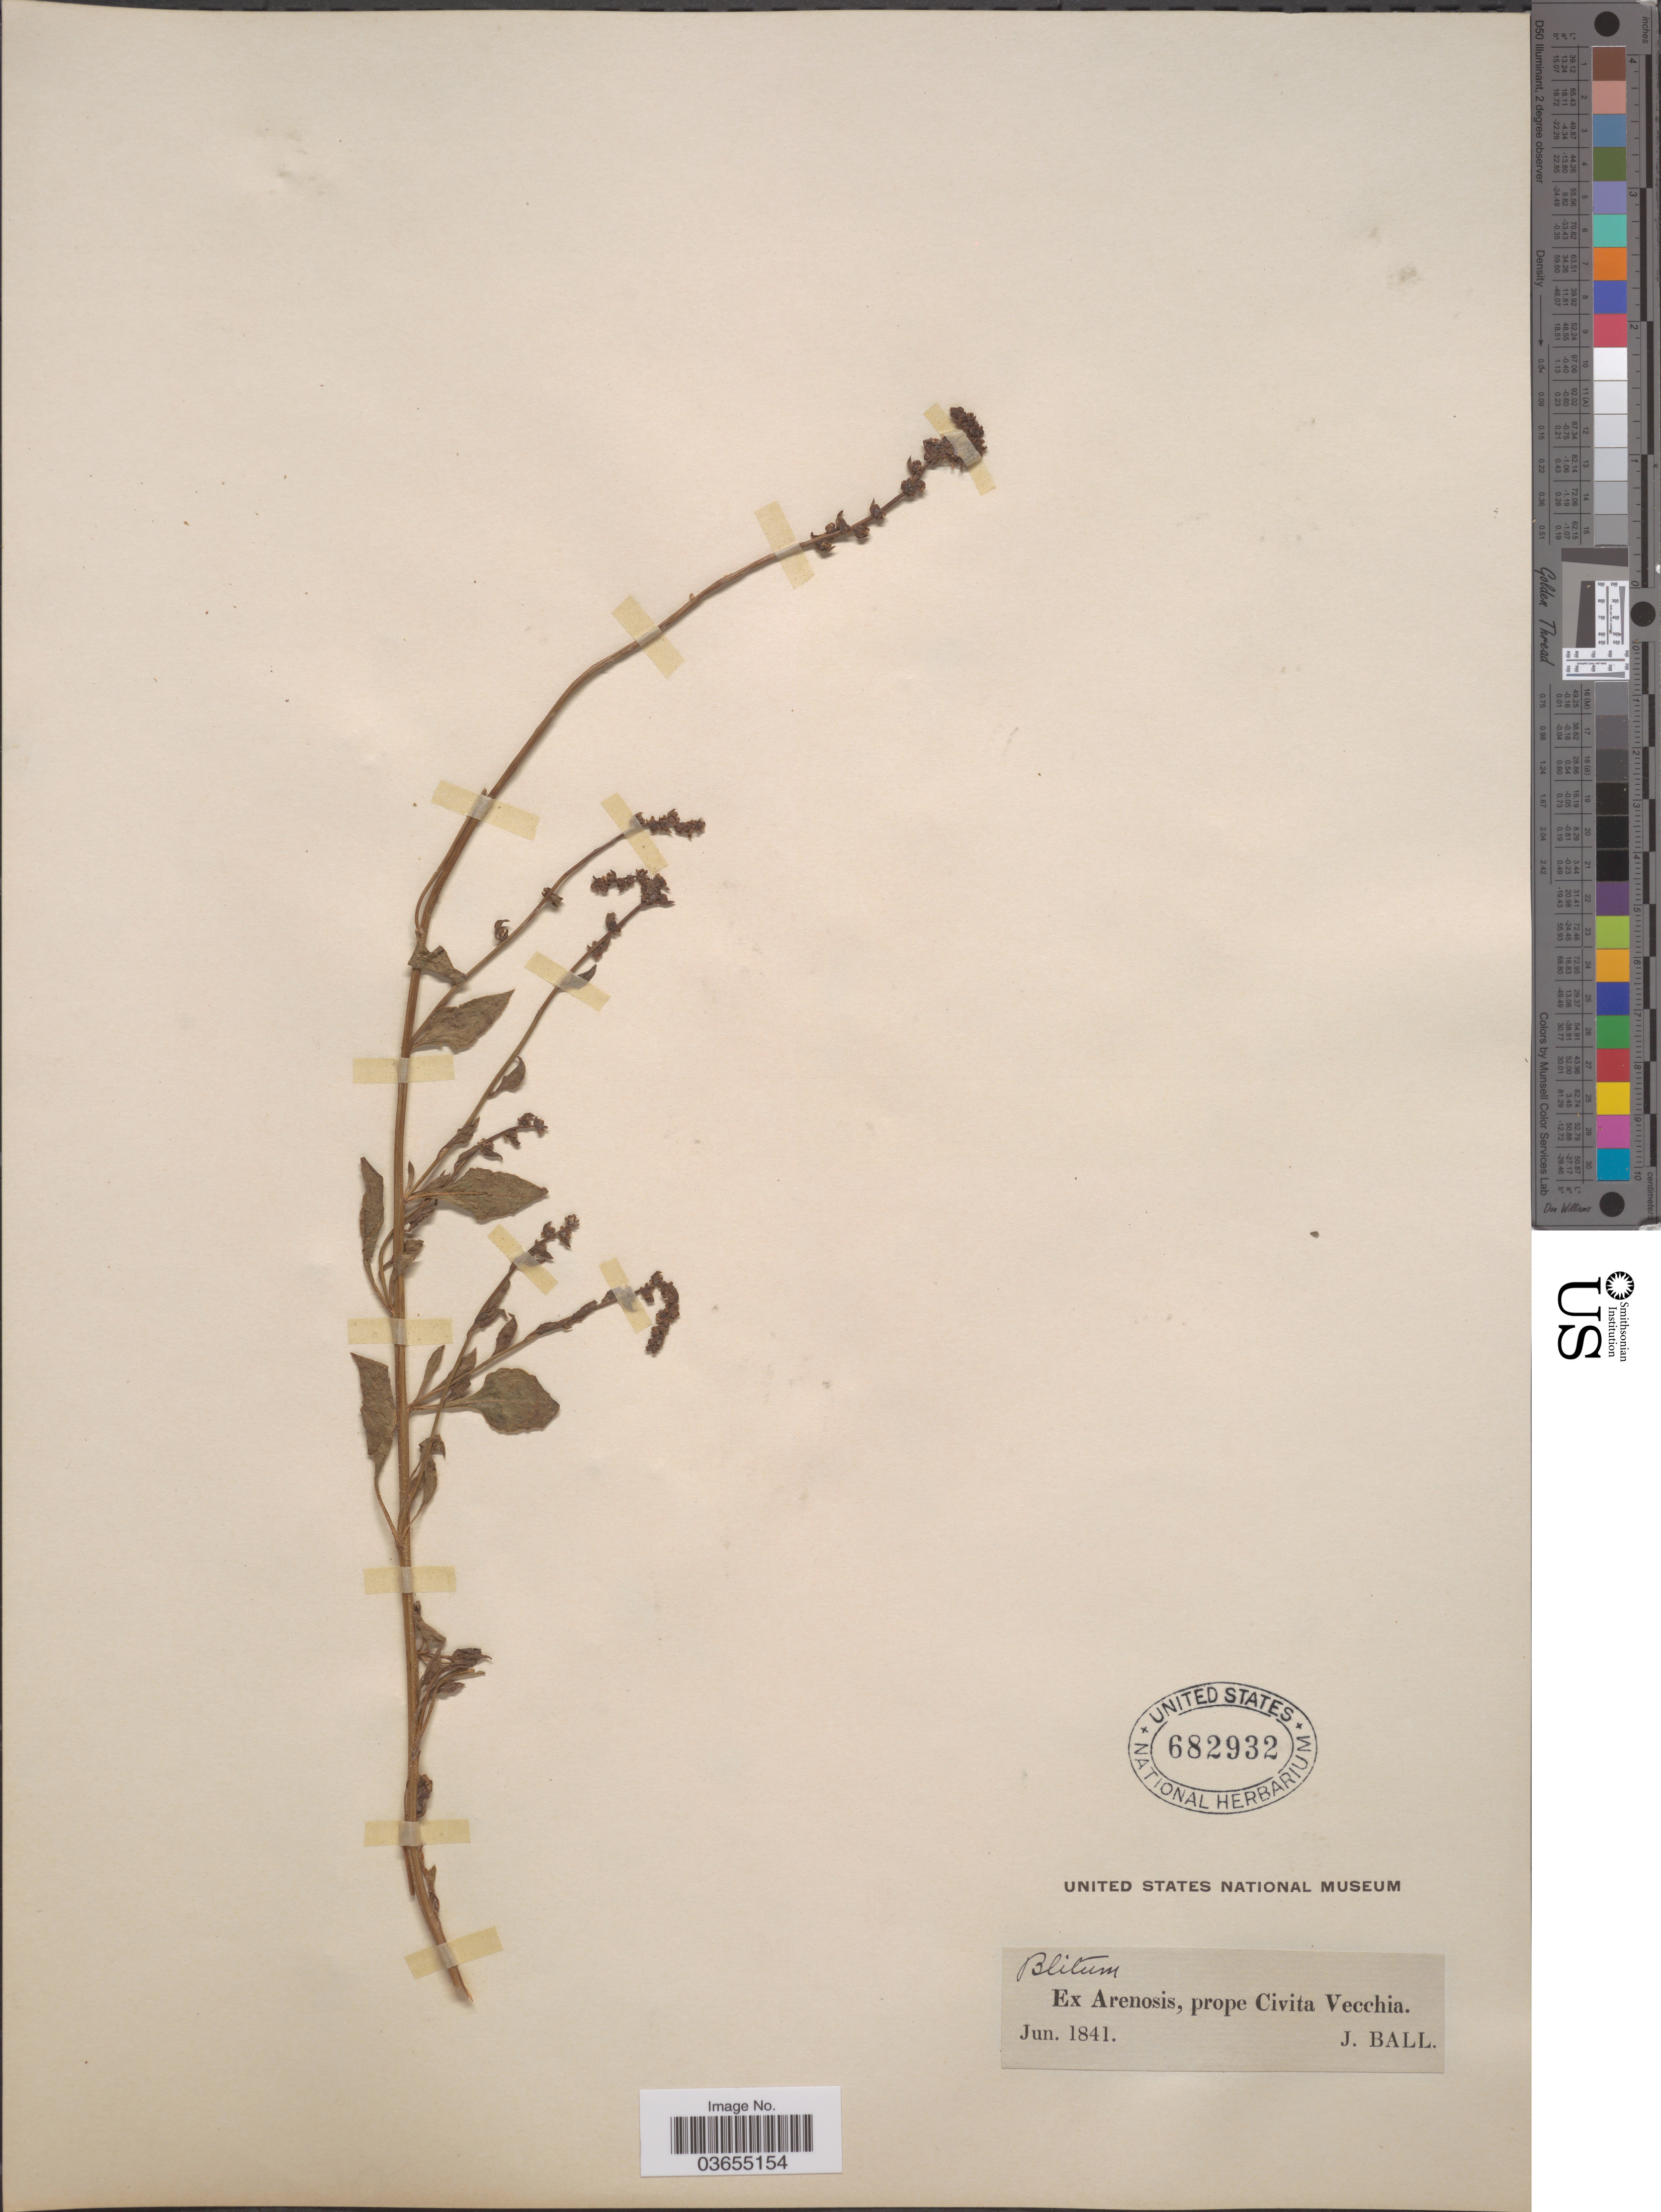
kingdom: Plantae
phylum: Tracheophyta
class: Magnoliopsida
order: Caryophyllales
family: Amaranthaceae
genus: Chenopodium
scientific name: Chenopodium sp.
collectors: J. Ball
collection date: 1841-06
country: Italy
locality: Ex Arenosis, prope Civita Vecchia.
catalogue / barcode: US 682932